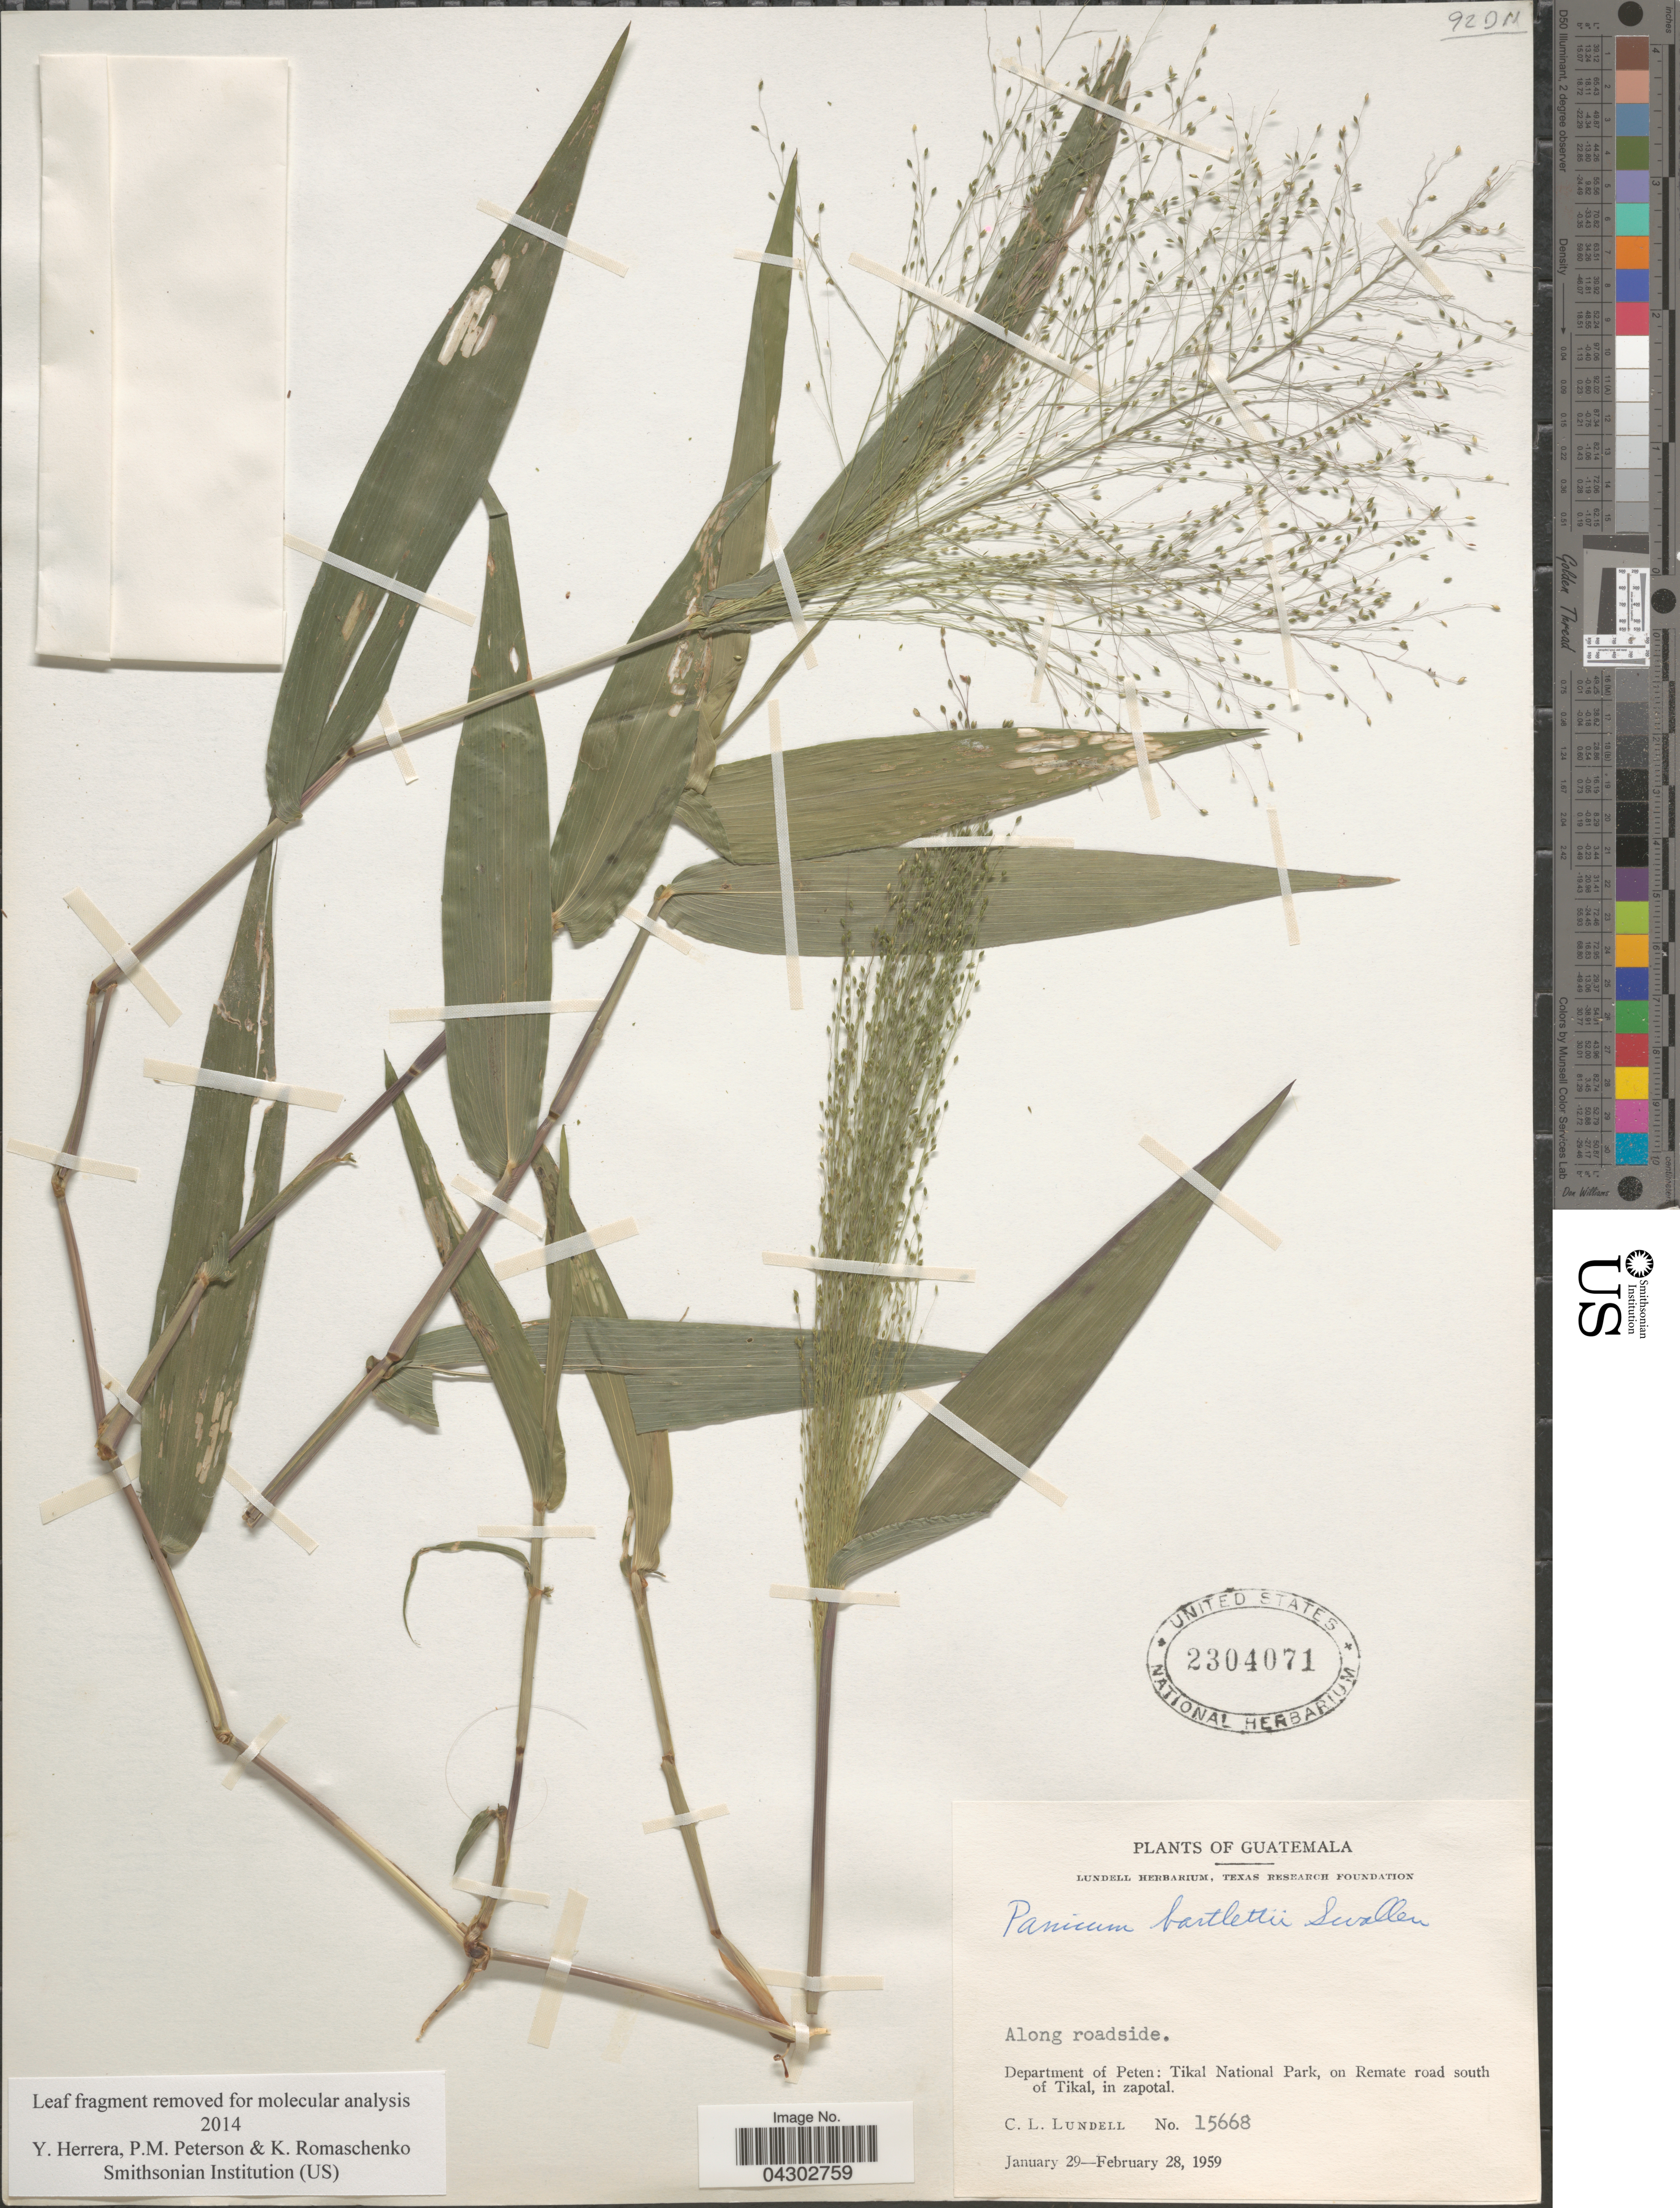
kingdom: Plantae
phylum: Tracheophyta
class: Liliopsida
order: Poales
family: Poaceae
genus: Panicum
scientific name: Panicum bartlettii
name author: Swallen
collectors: C. L. Lundell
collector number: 15668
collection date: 1959-01-29/1959-02-28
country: Guatemala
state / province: El Peten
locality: Department of Peten: Tikal National Park, on Remate road south of Tikal, in zapotal.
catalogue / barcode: US 2304071